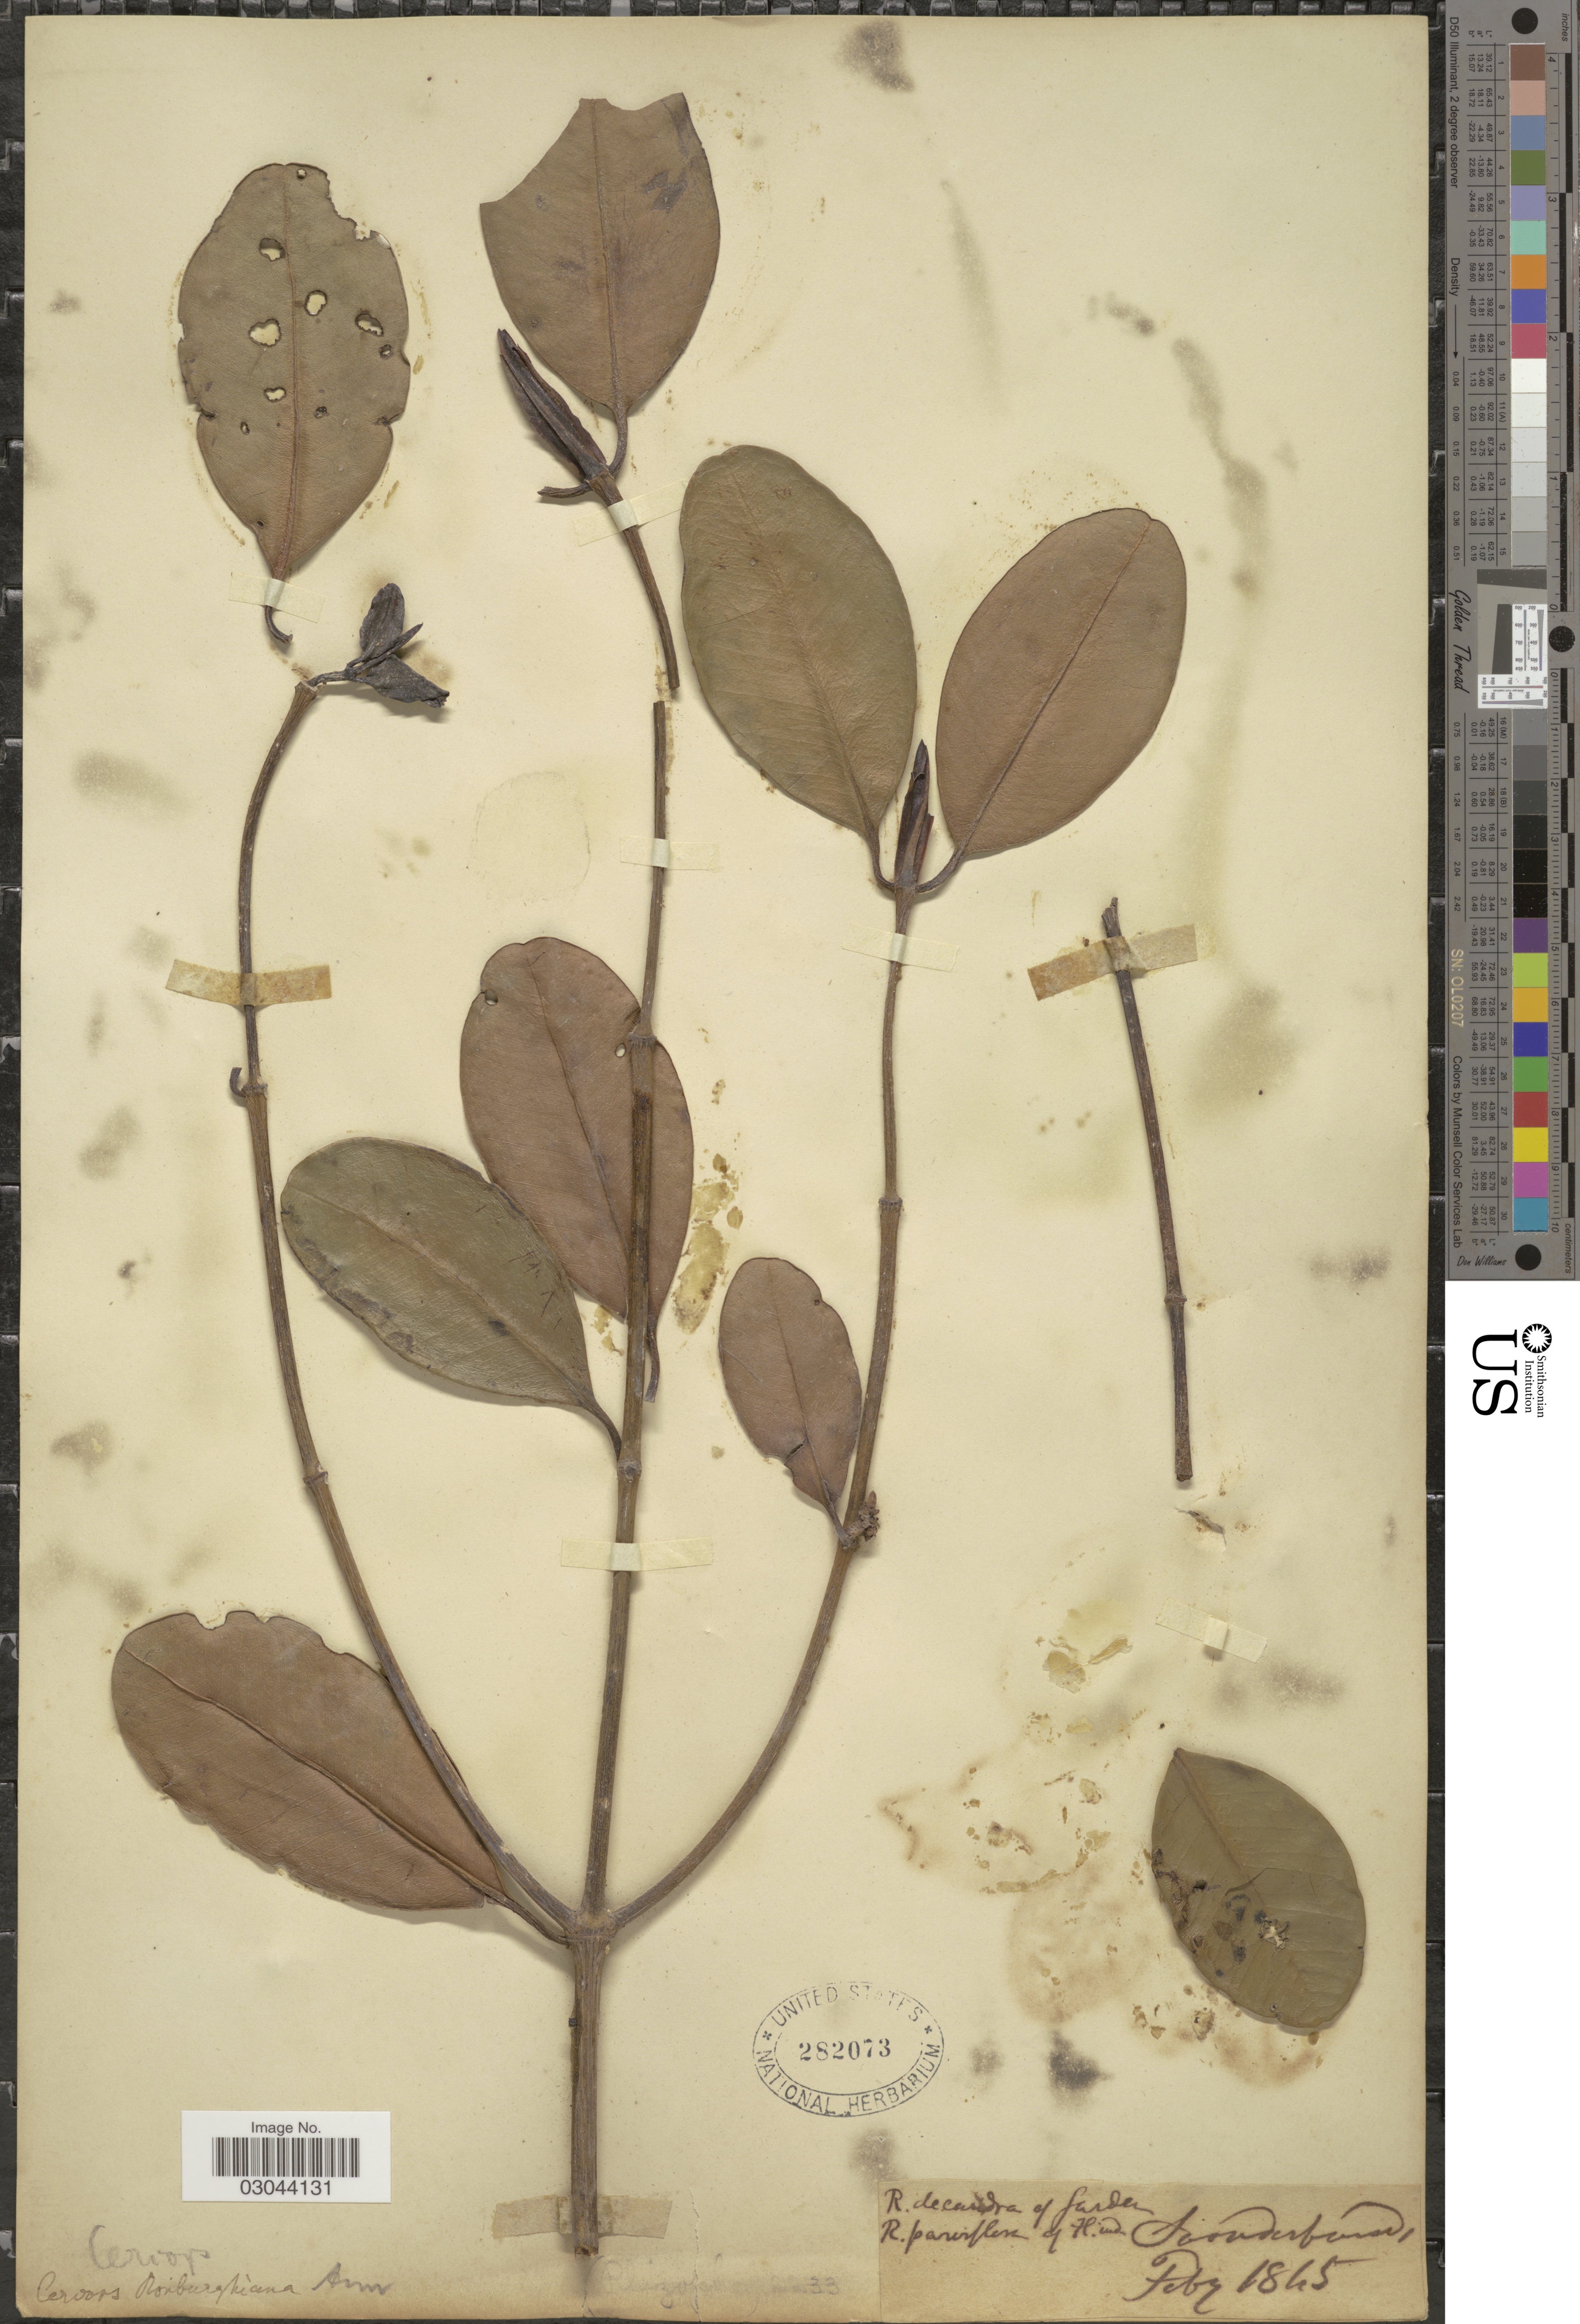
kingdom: Plantae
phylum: Tracheophyta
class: Magnoliopsida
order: Malpighiales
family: Rhizophoraceae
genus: Ceriops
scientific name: Ceriops tagal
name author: (Perr.) C.B. Rob.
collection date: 1815-02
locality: Sunderbans.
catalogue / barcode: US 282073